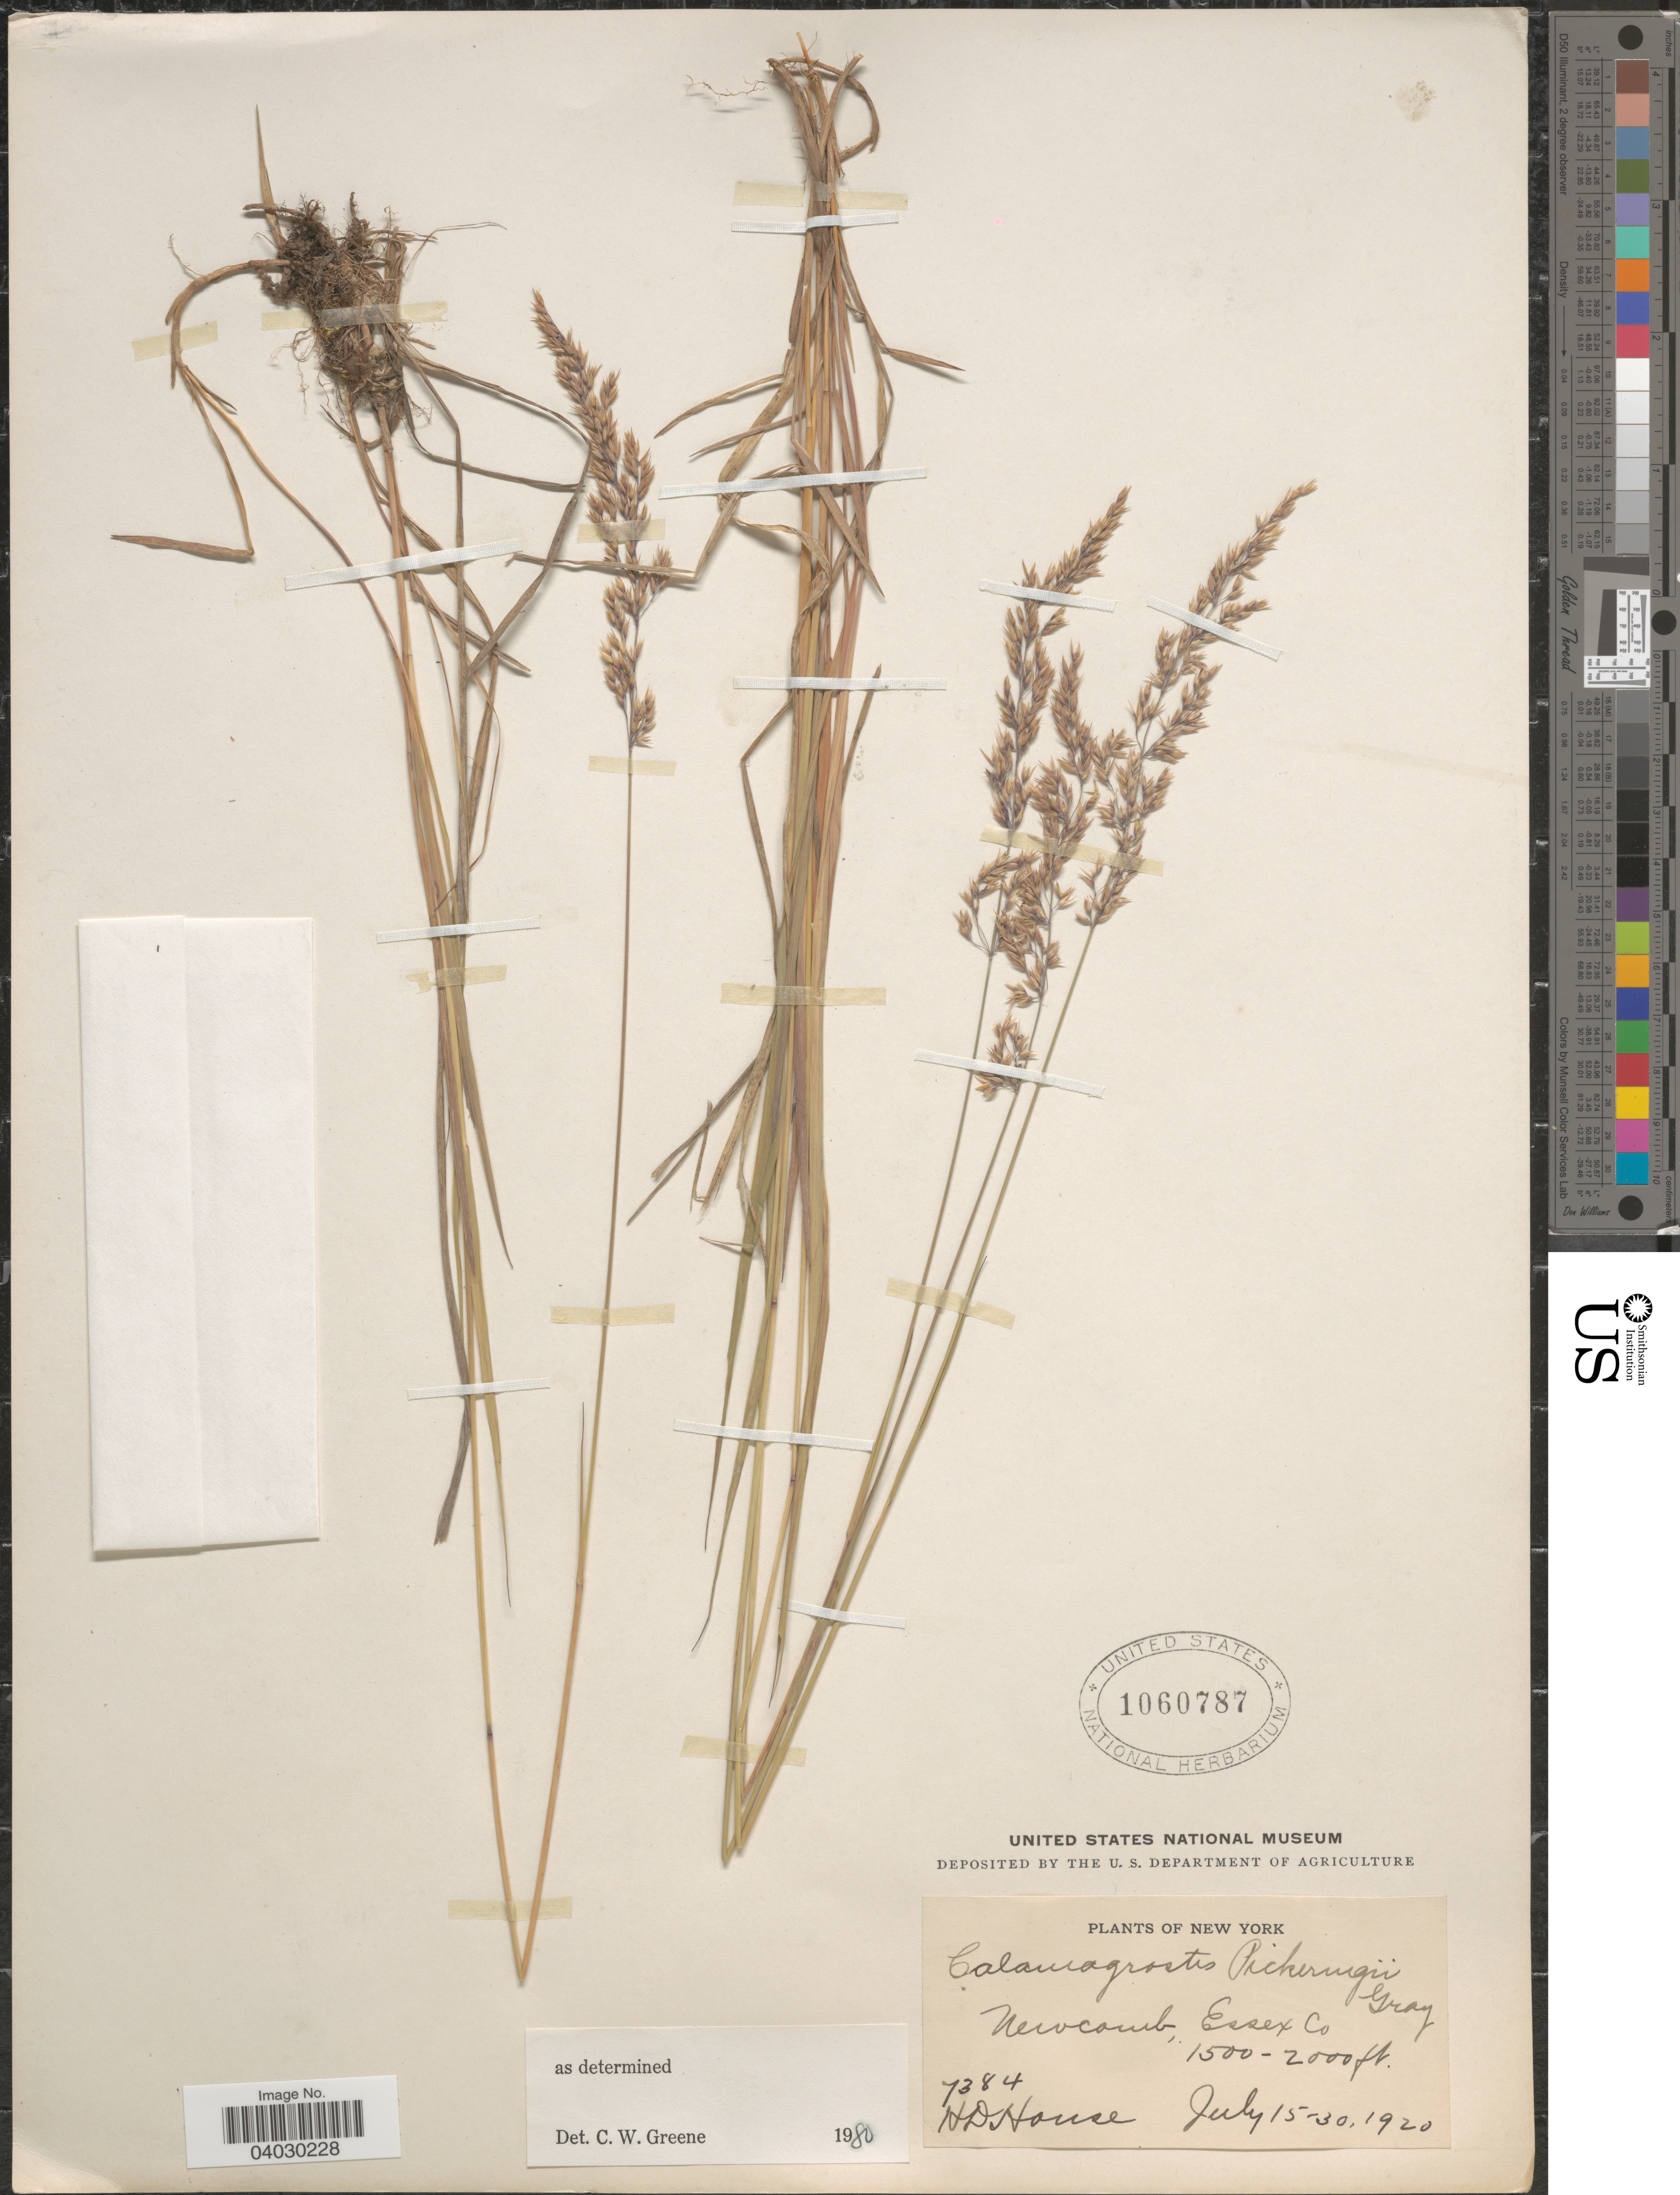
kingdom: Plantae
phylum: Tracheophyta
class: Liliopsida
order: Poales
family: Poaceae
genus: Calamagrostis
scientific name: Calamagrostis pickeringii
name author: A. Gray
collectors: H. D. House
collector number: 7384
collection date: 1920-07-15/1920-07-30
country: United States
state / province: New York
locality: Newcomb, Essex Co.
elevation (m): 457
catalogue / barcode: US 1060787